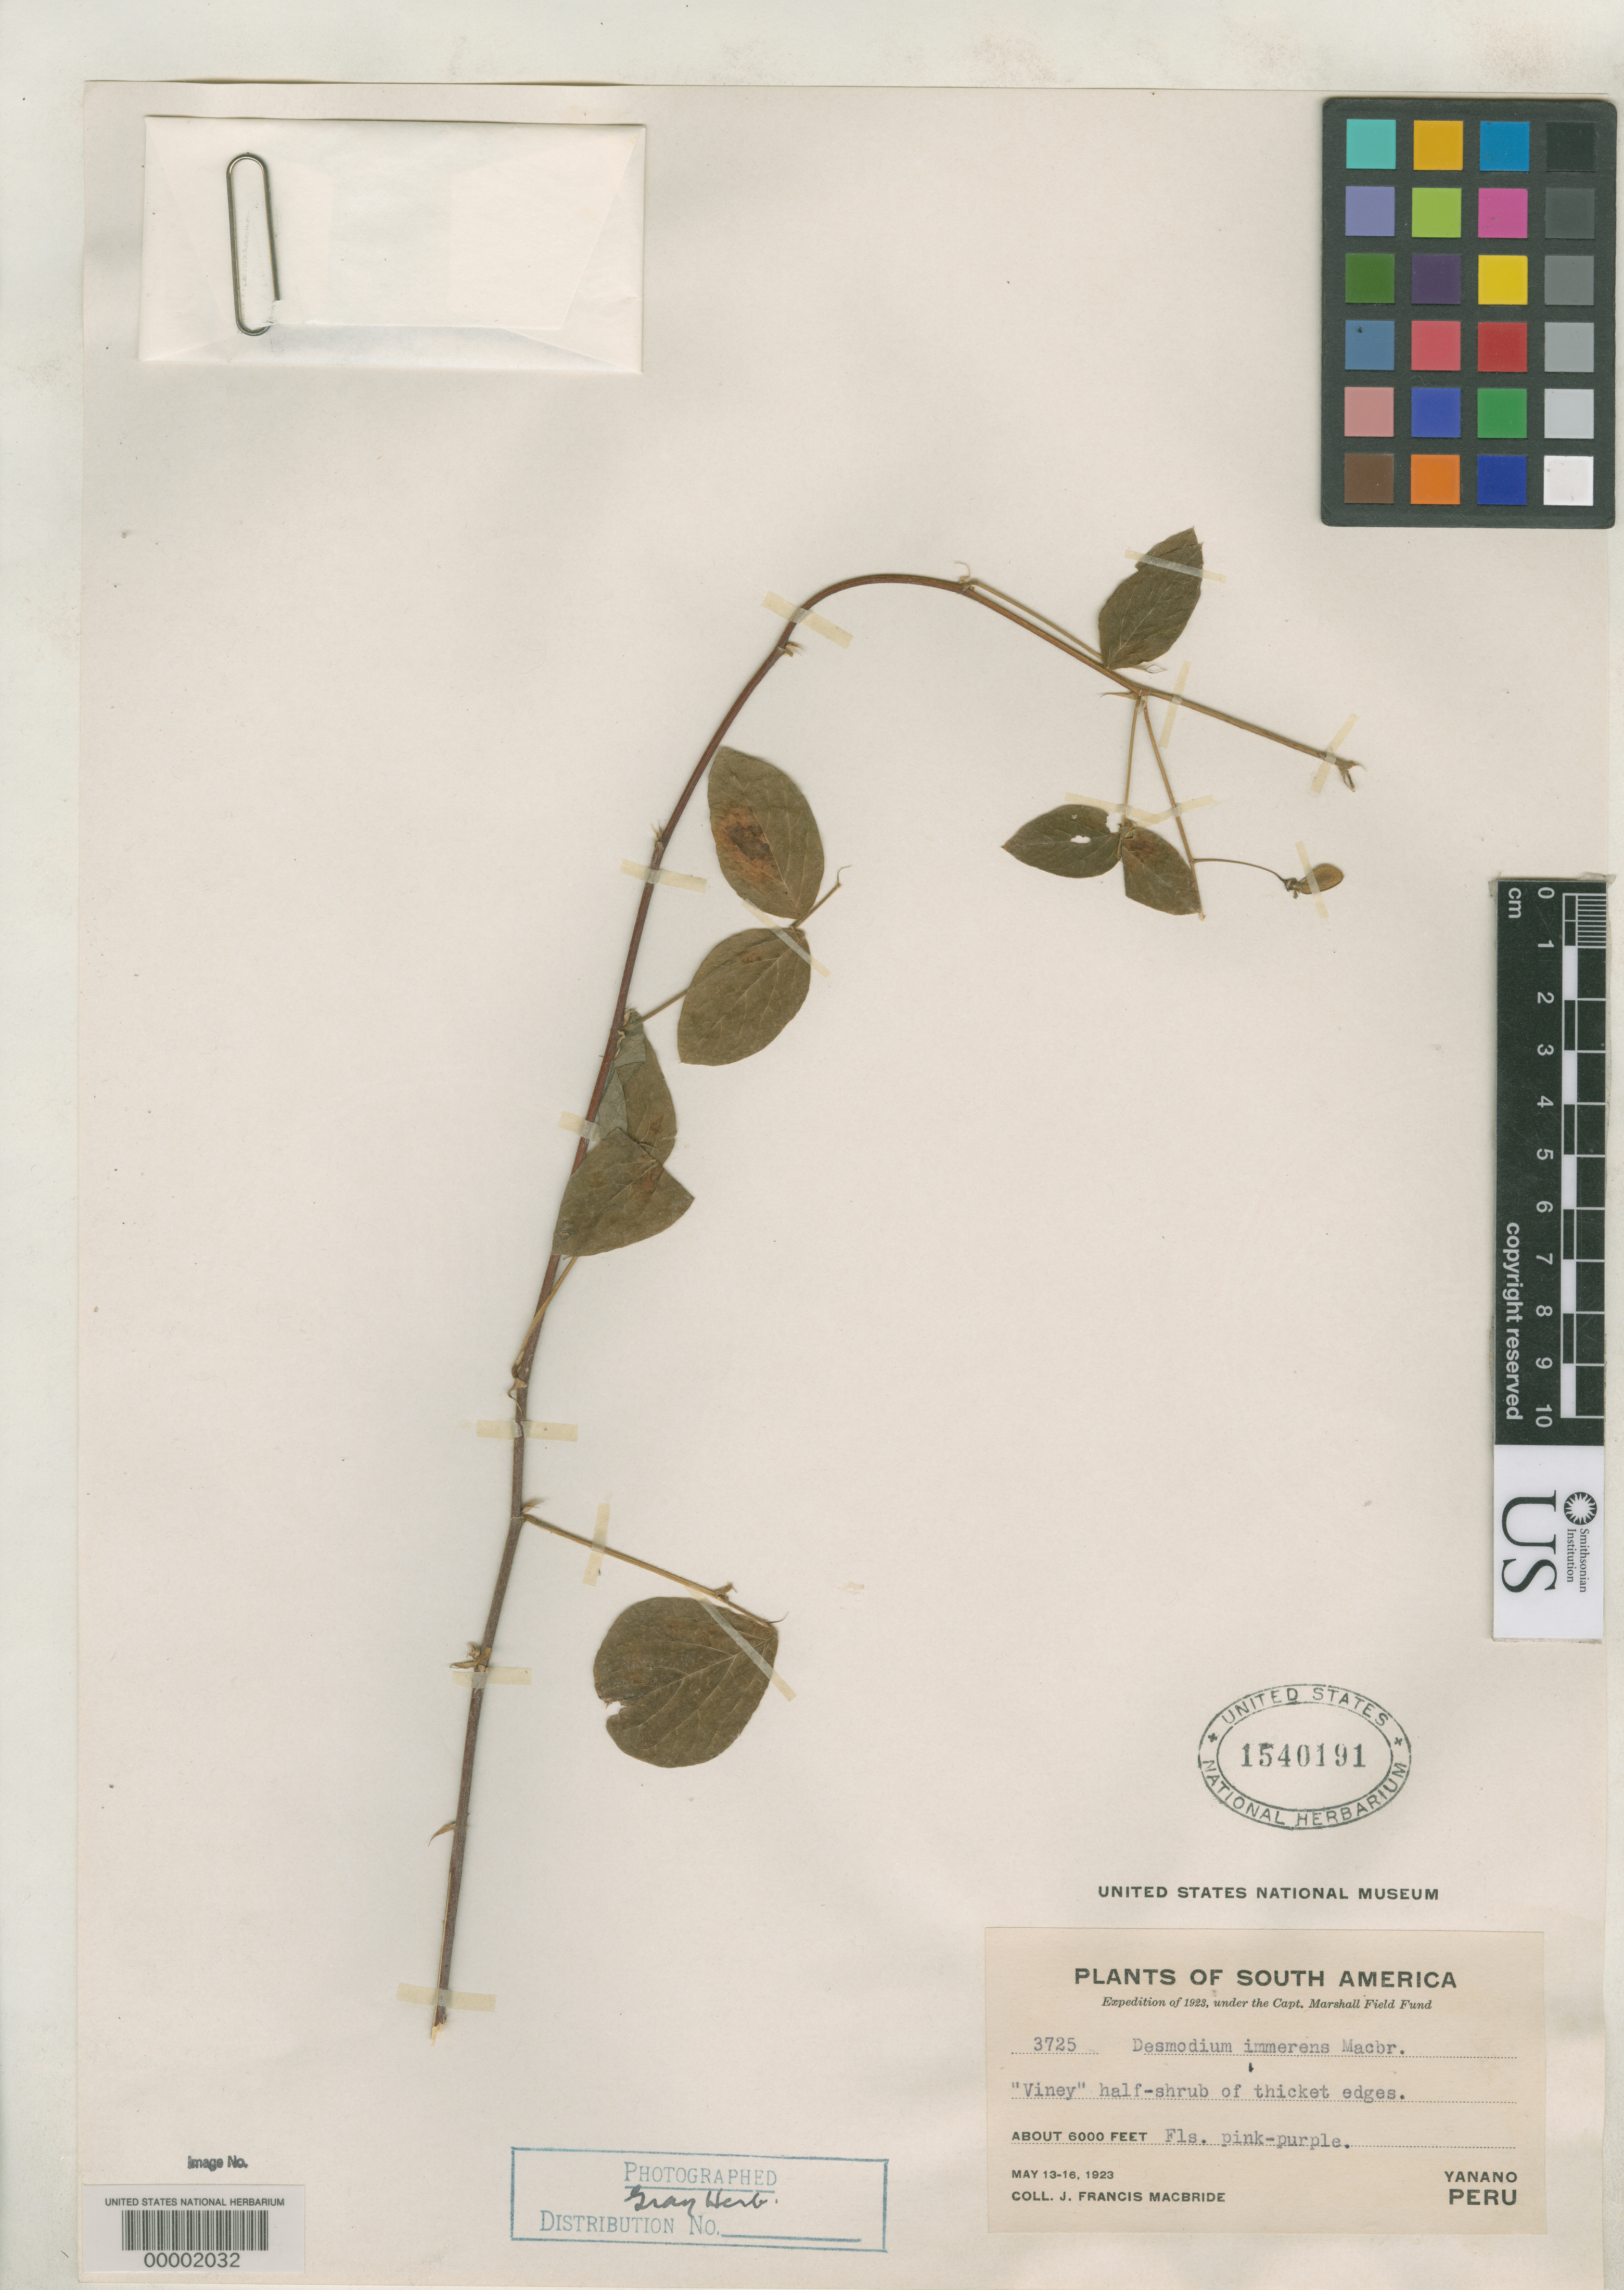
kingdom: Plantae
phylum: Tracheophyta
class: Magnoliopsida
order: Fabales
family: Fabaceae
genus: Desmodium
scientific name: Desmodium immerens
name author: J.F. Macbr.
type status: Paratype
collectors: J. F. Macbride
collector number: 3725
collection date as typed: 13 May 1923 to 16 May 1923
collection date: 1923-05-13/1923-05-16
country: Peru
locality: Yanano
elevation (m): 1829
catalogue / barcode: US 1540191